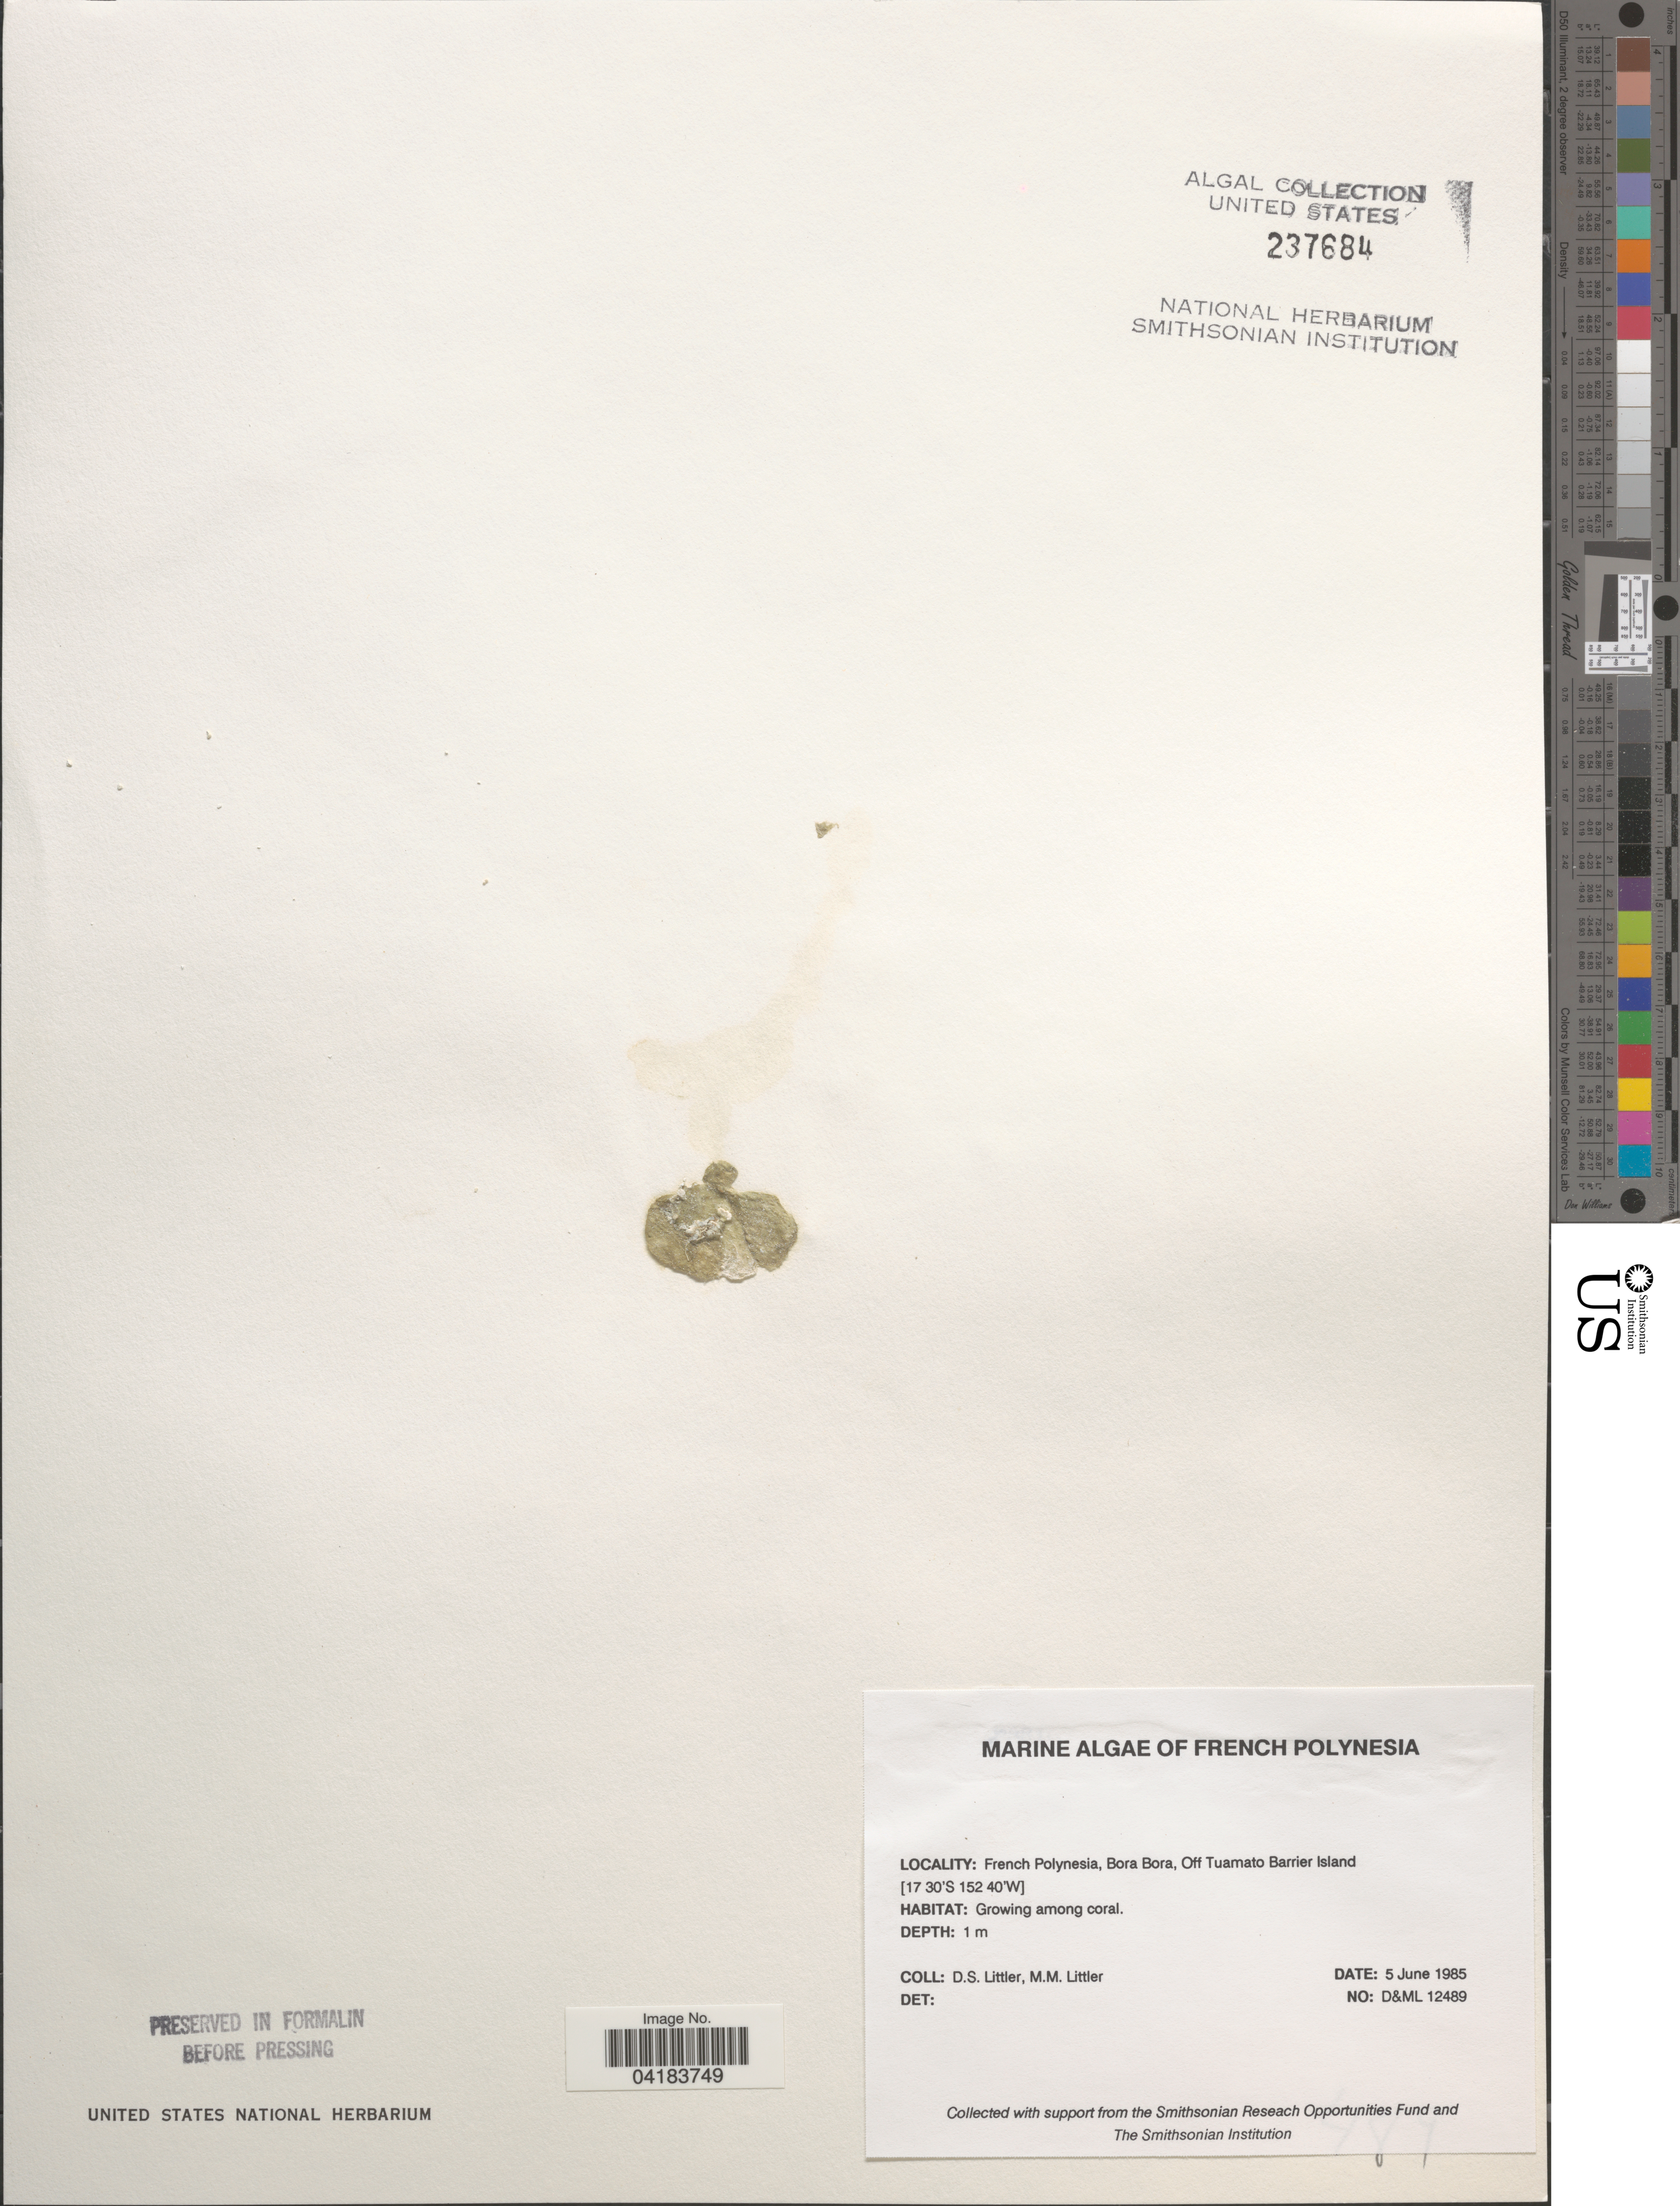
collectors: D. S. Littler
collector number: D&ML12489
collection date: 1985-06-05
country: French Polynesia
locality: Bora Bora, Off Tuamato Barrier Island.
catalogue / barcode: US 237684